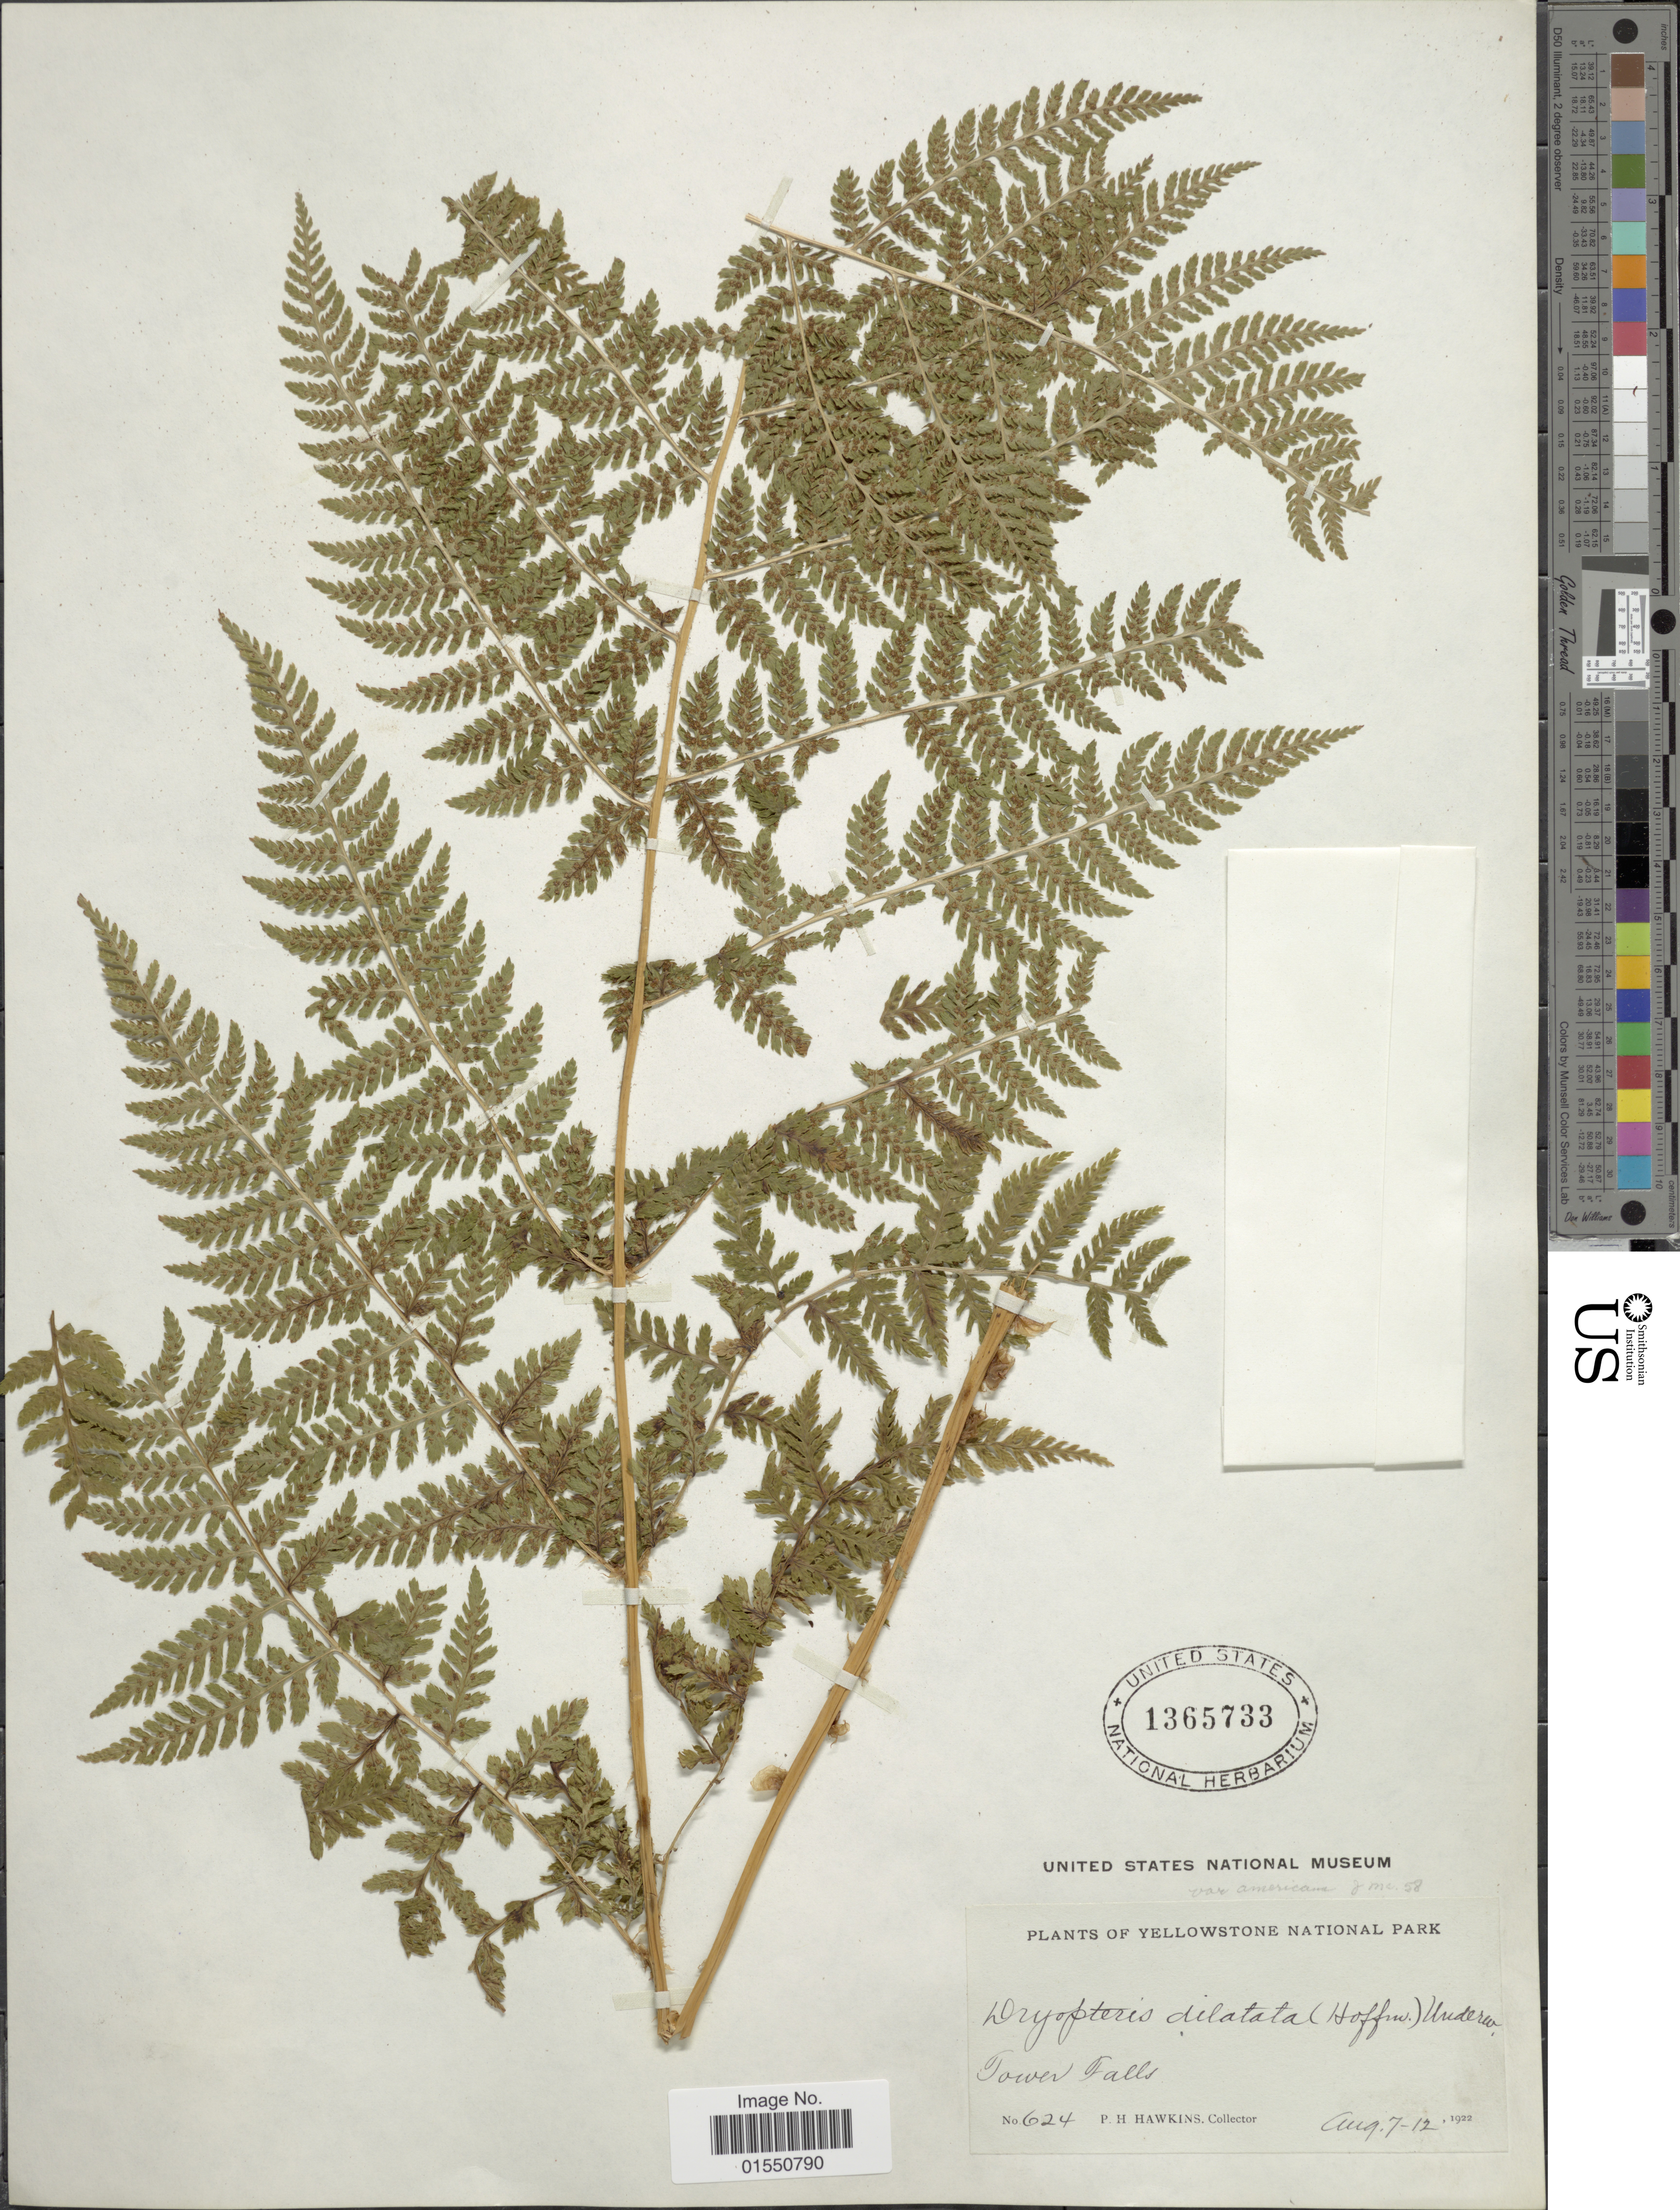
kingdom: Plantae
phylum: Tracheophyta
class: Polypodiopsida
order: Polypodiales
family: Dryopteridaceae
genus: Dryopteris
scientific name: Dryopteris expansa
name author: (C. Presl) Fraser-Jenk. & Jermy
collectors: P. Hawkins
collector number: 624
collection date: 1922-08-07/1922-08-12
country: United States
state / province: Wyoming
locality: Yellowstone National Park, Tower Falls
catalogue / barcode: US 1365733